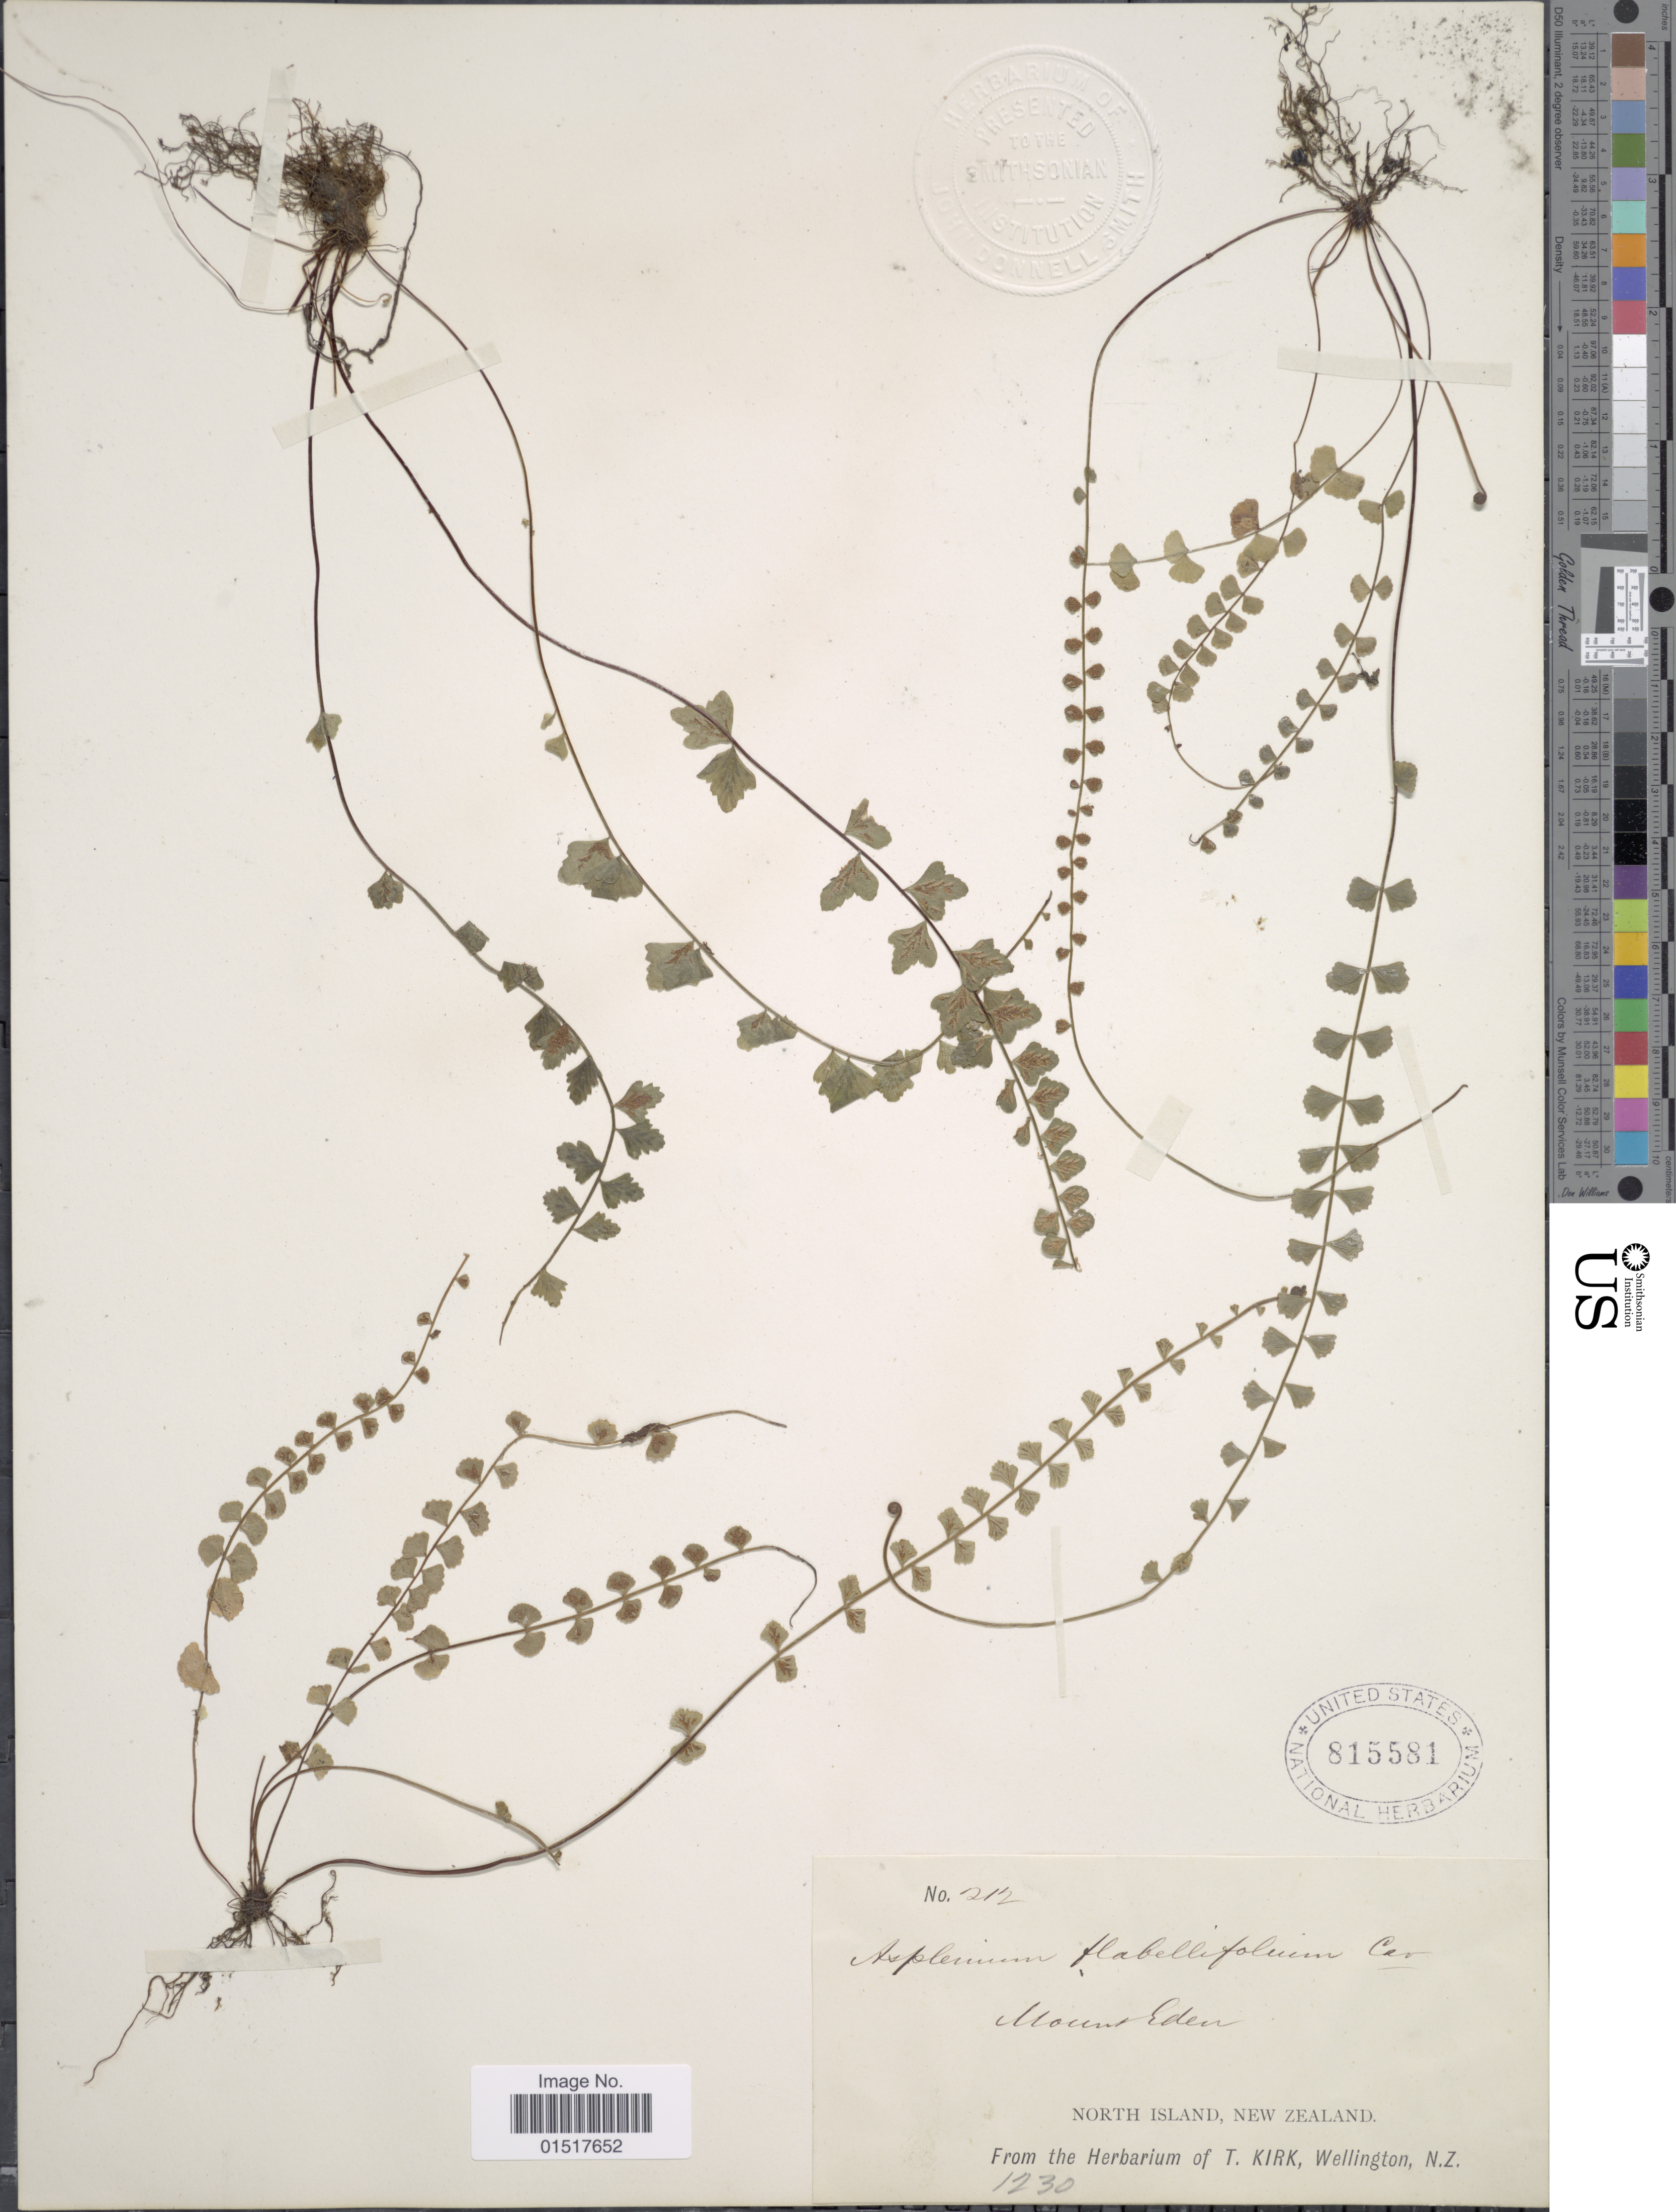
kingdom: Plantae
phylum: Tracheophyta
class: Polypodiopsida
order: Polypodiales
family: Aspleniaceae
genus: Asplenium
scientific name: Asplenium flabellifolium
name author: Cav.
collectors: ex herb. T. Kirk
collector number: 212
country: New Zealand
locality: Mount Eden. North Island.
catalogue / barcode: US 815581